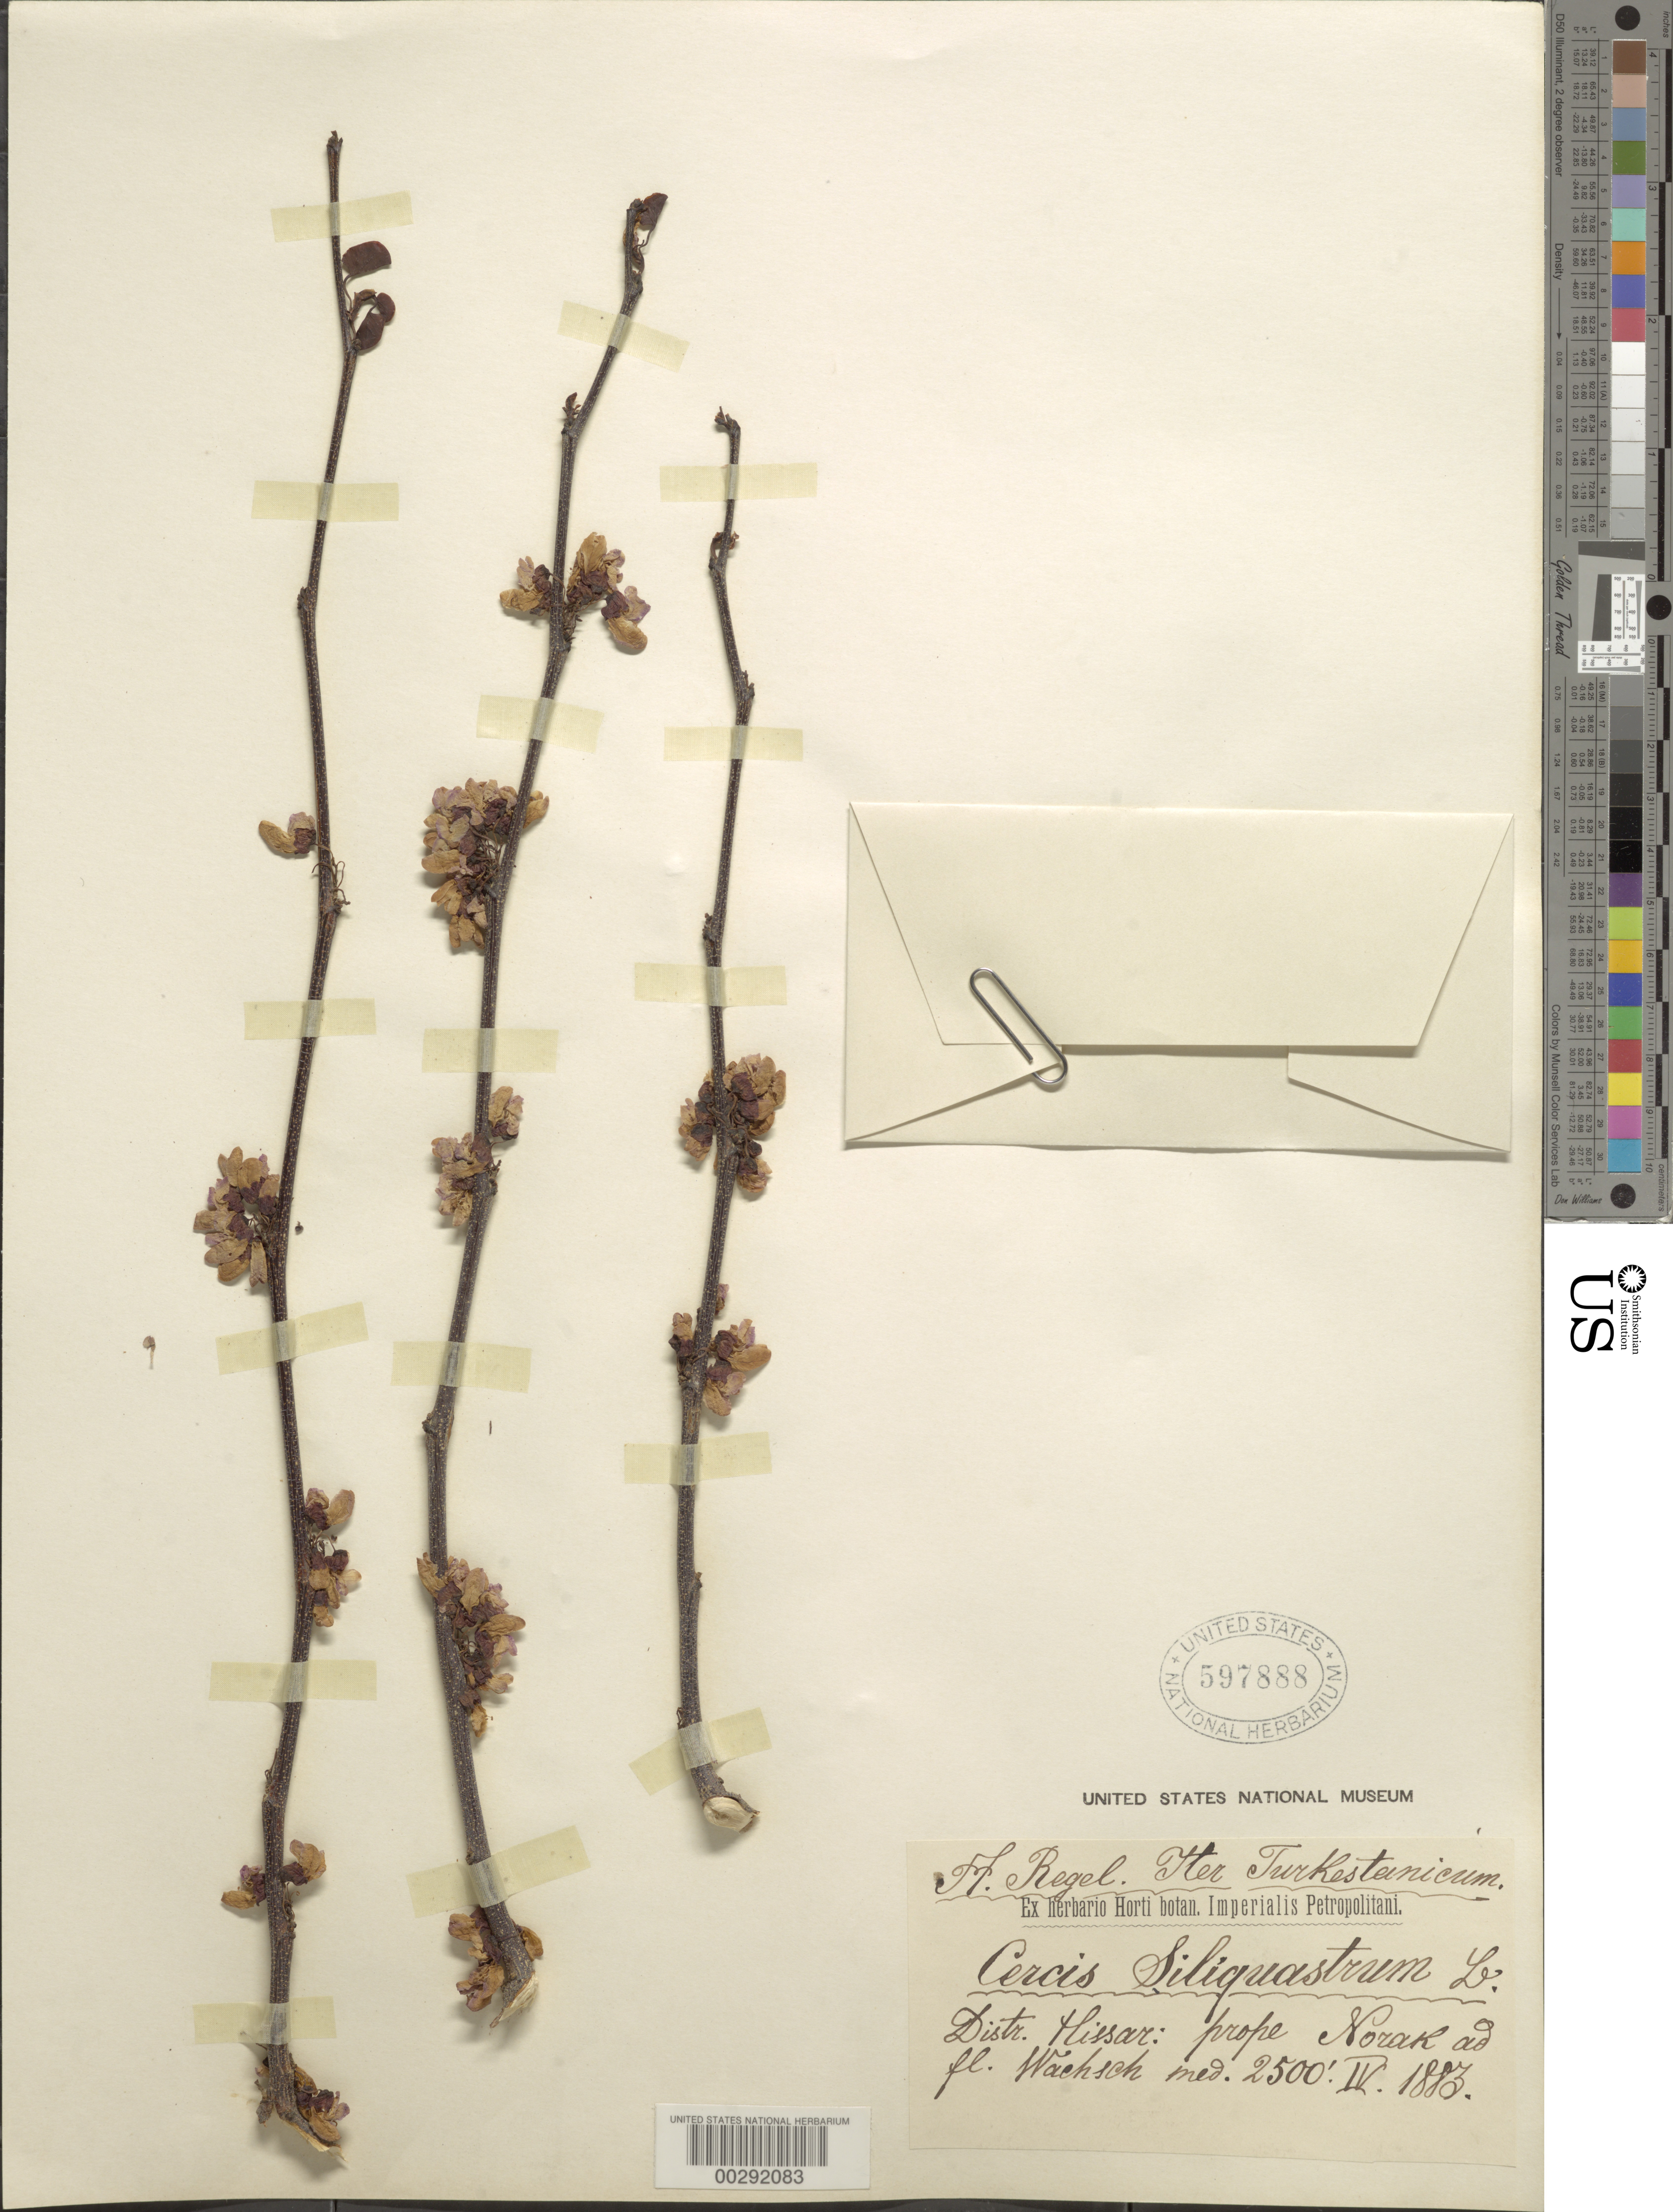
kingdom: Plantae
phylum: Tracheophyta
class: Magnoliopsida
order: Fabales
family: Fabaceae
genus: Cercis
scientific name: Cercis sp.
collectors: A. Regel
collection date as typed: Apr 1883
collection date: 1883-04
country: Turkey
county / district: Hissar Dist.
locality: Near norak towards wachsch river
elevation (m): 762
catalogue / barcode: US 597888